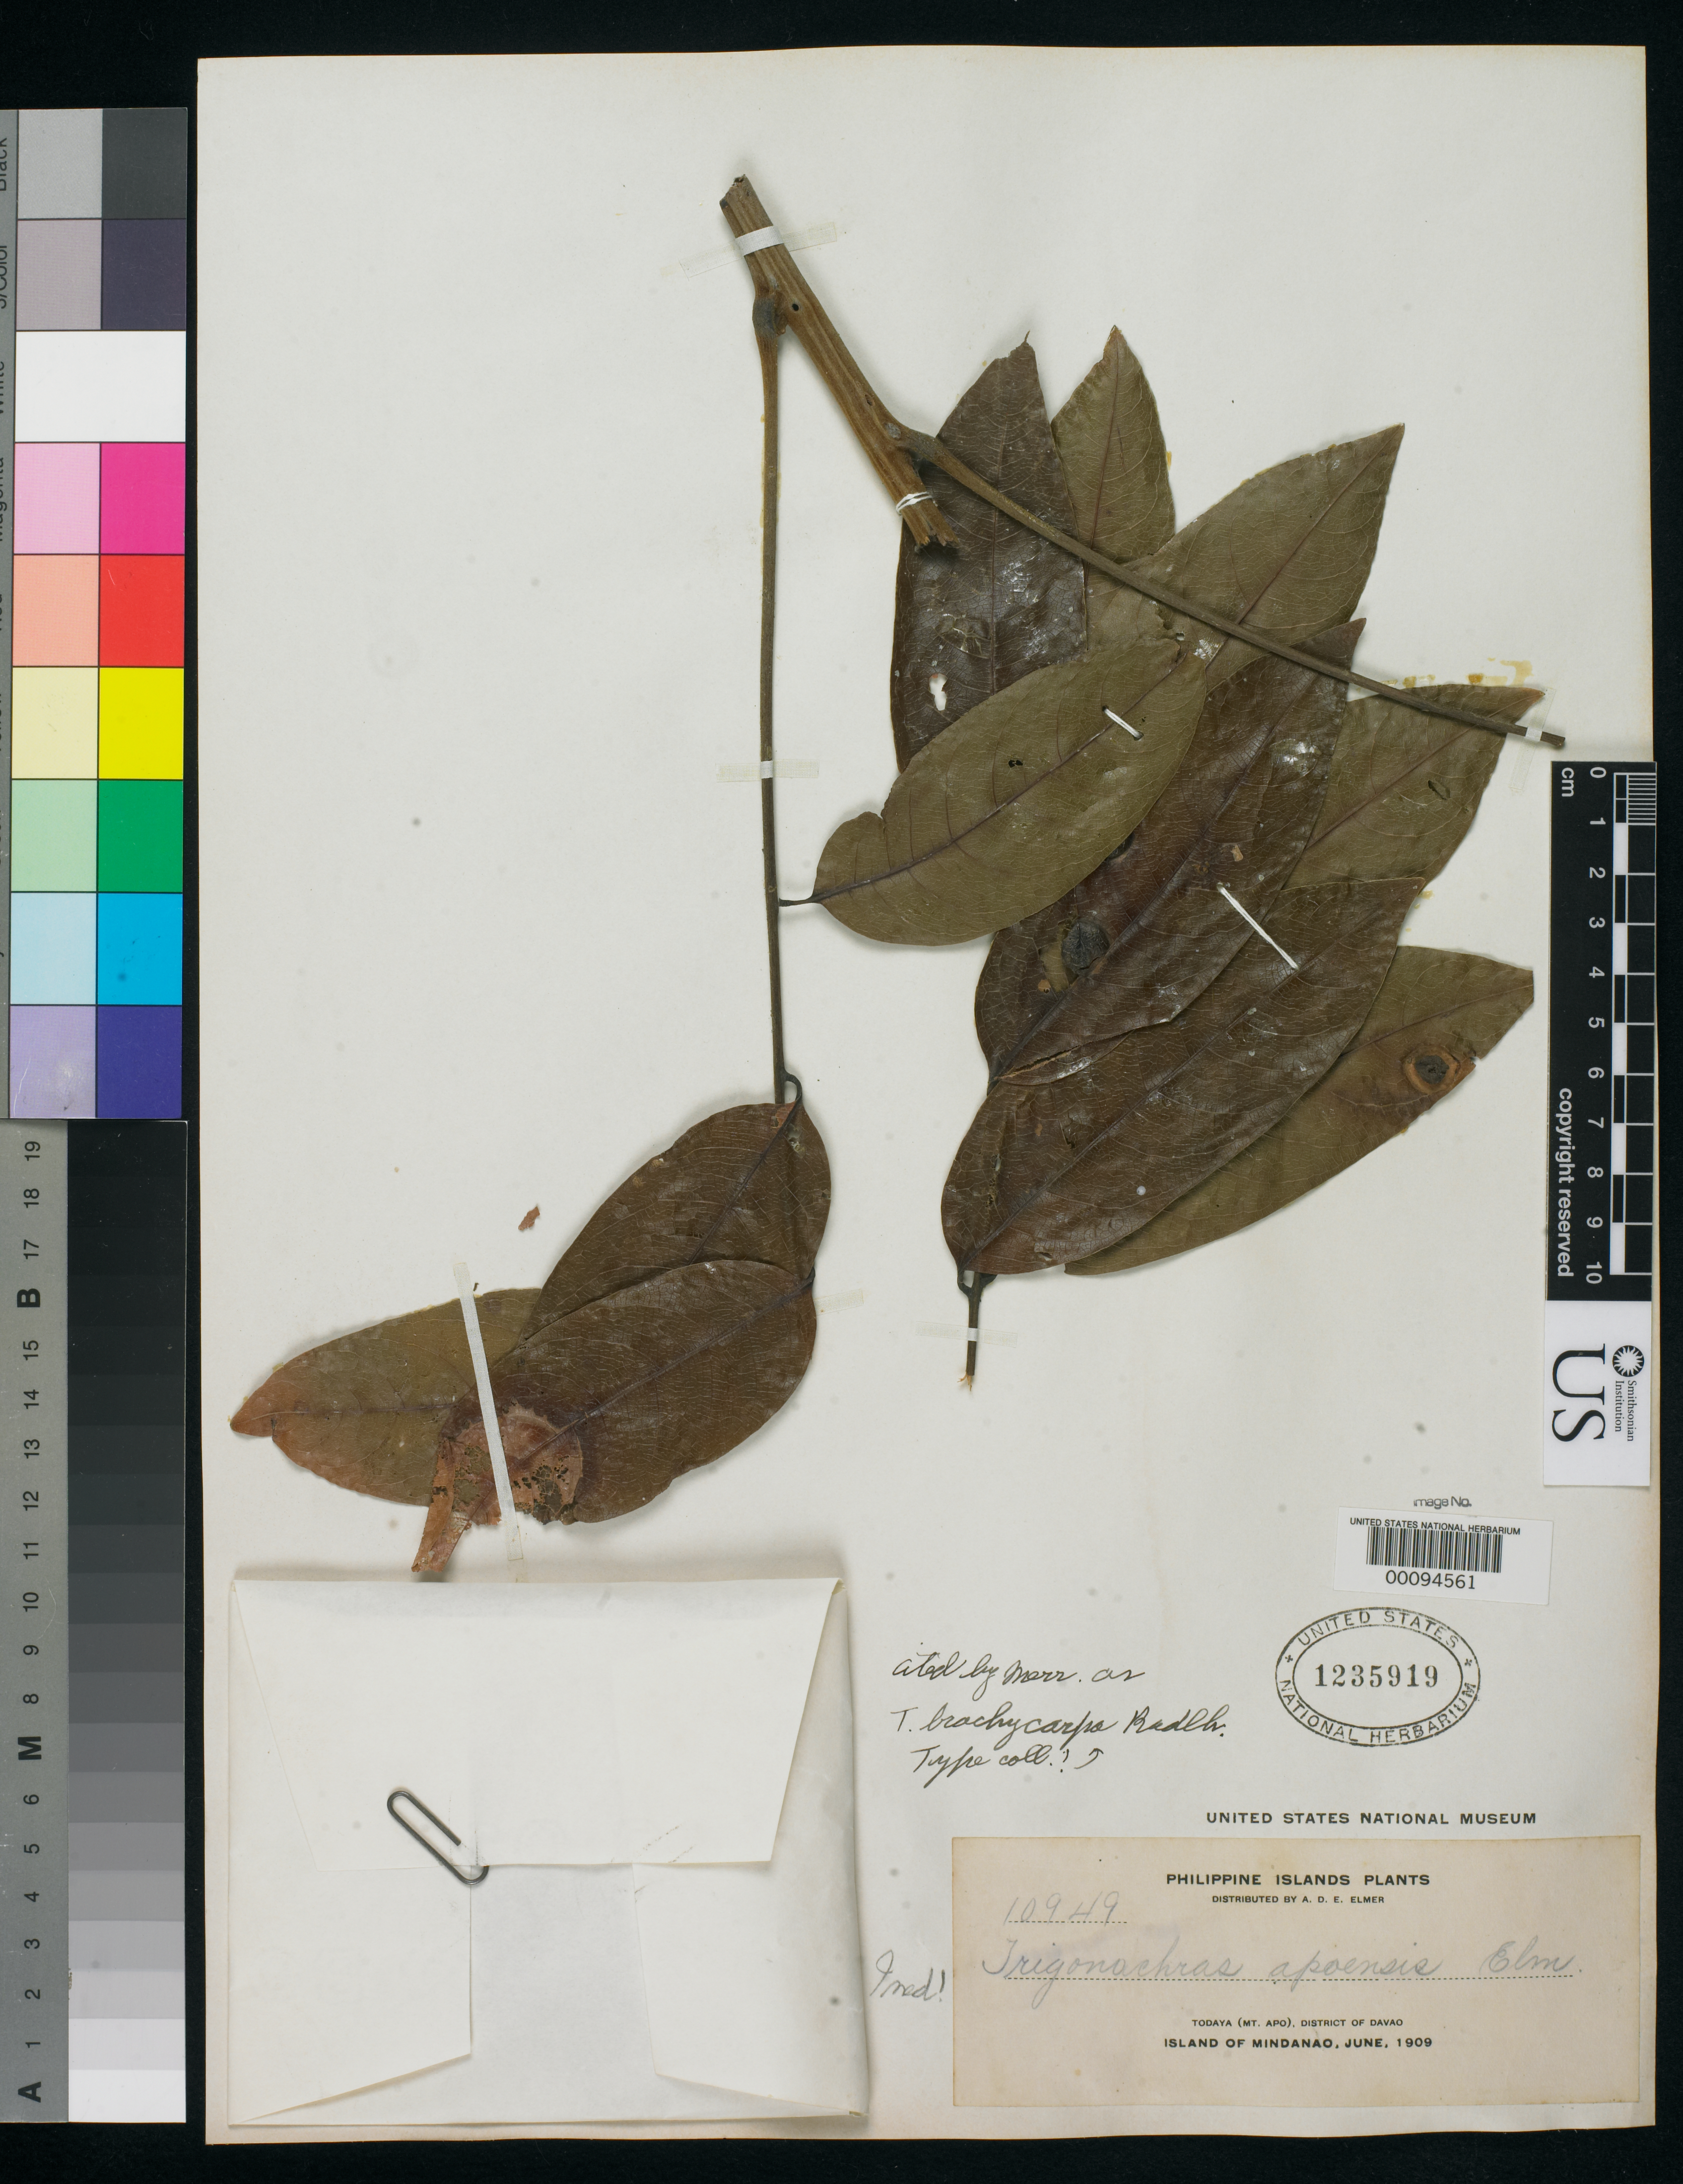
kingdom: Plantae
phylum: Tracheophyta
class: Magnoliopsida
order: Sapindales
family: Sapindaceae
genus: Trigonachras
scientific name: Trigonachras brachycarpa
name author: Radlk. in Elmer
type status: Isotype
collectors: A. D. E. Elmer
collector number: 10949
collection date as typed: Jun 1909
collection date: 1909-06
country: Philippines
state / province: Davao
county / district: Davao del Sur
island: Mindanao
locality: Todaya, Mt. Apo.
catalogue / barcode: US 1235919